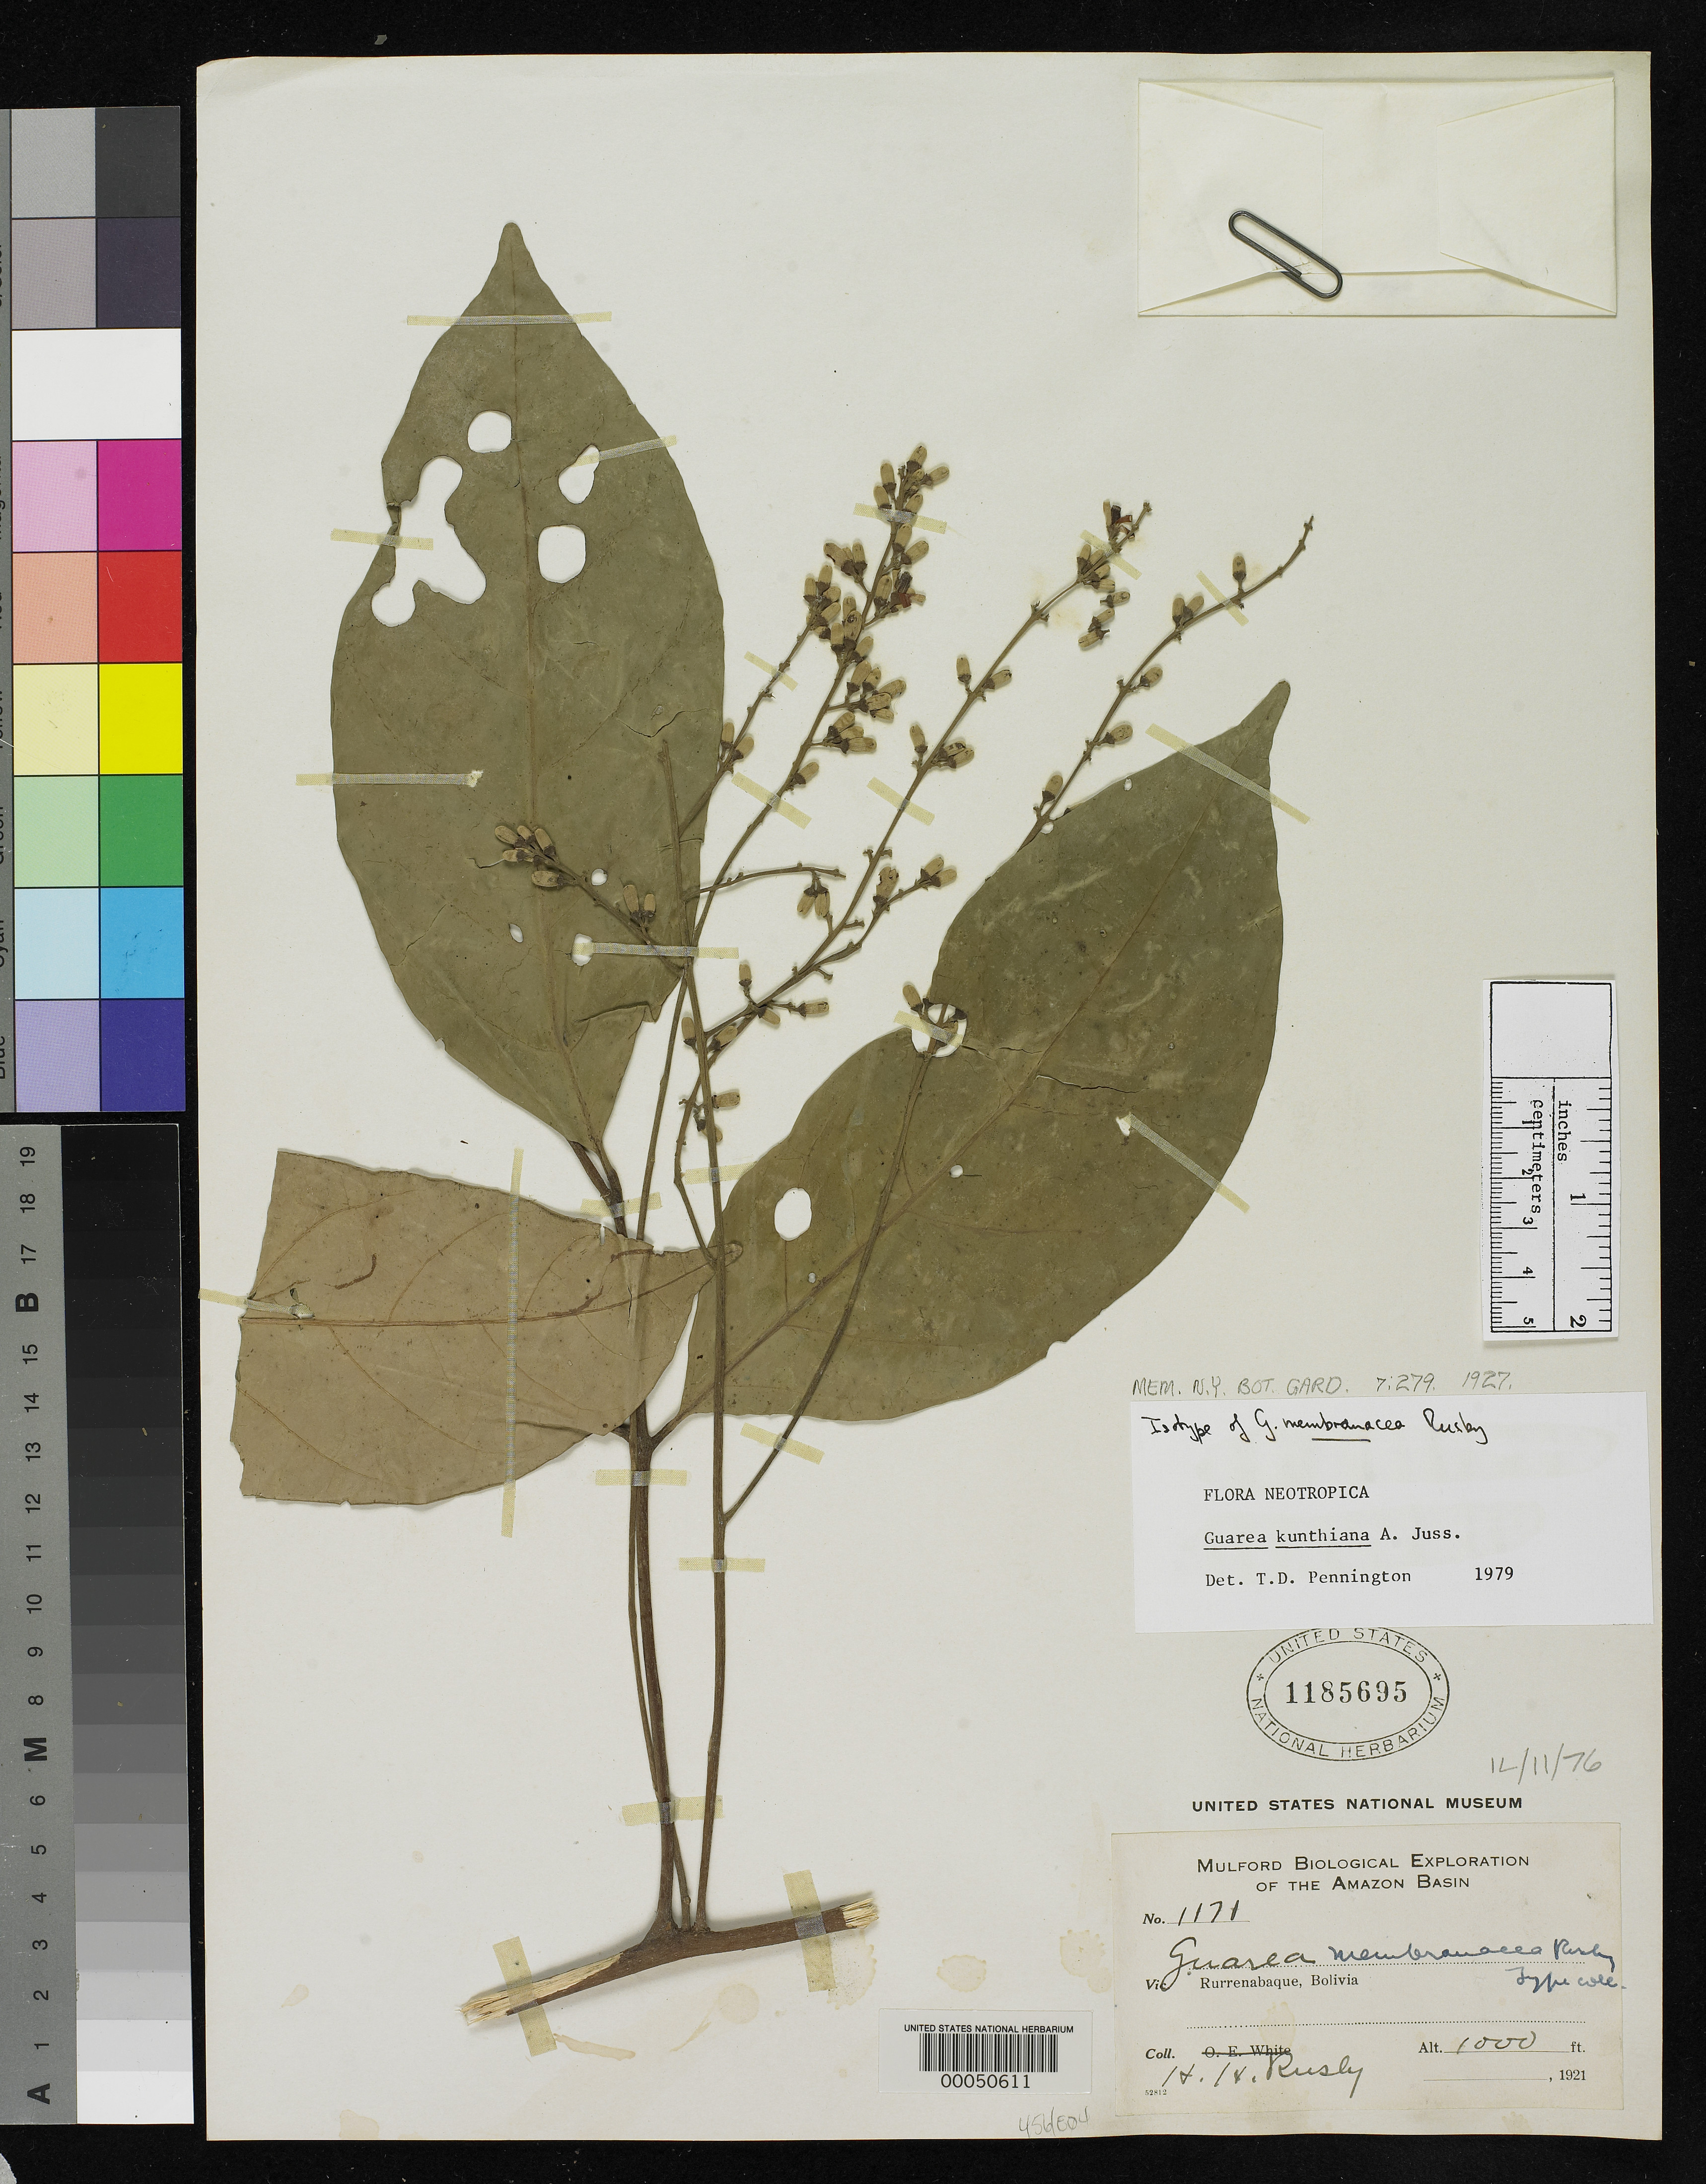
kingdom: Plantae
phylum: Tracheophyta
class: Magnoliopsida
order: Sapindales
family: Meliaceae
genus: Guarea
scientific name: Guarea membranacea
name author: Rusby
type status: Isotype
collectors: H. H. Rusby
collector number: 1171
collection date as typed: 1921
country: Bolivia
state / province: Beni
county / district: José Ballivián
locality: Rurrenabaque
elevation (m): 305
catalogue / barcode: US 1185695